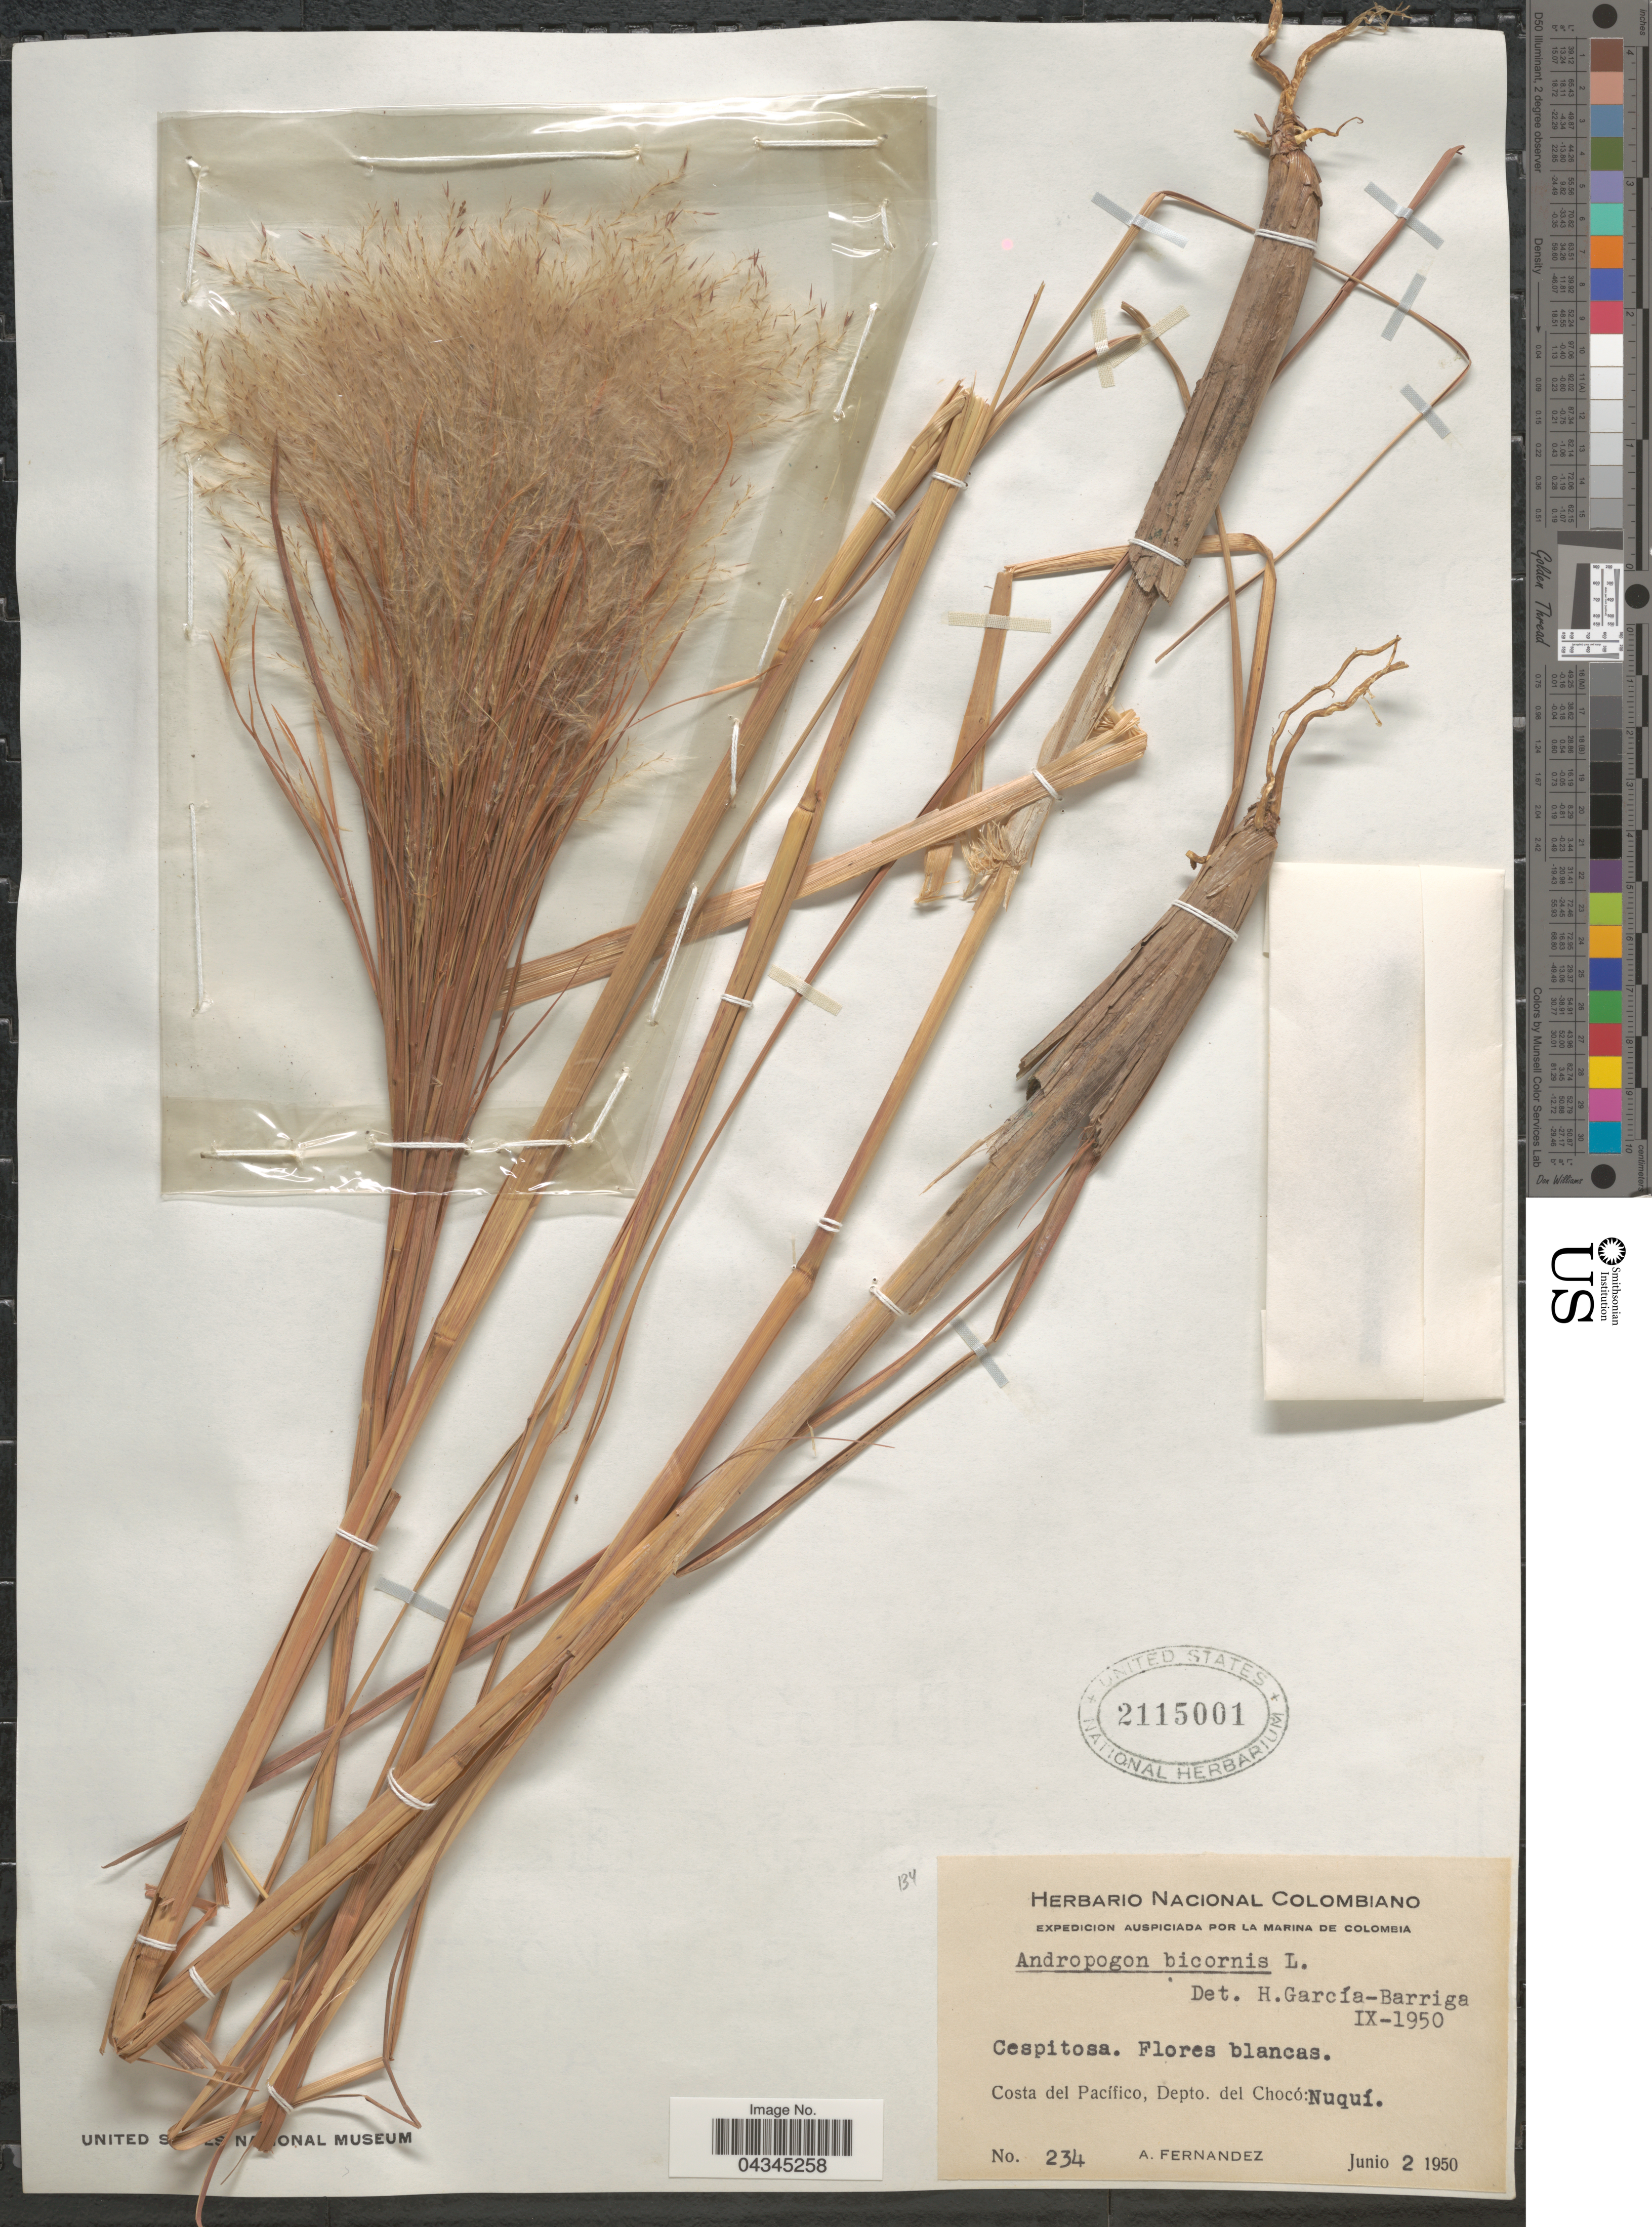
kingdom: Plantae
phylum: Tracheophyta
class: Liliopsida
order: Poales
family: Poaceae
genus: Andropogon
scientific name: Andropogon bicornis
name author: L.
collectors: A. Fernandez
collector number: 234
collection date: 1950-06-02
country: Colombia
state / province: Chocó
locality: Costa del Pacífico, Depto. del Chocó: Nuquí.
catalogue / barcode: US 2115001